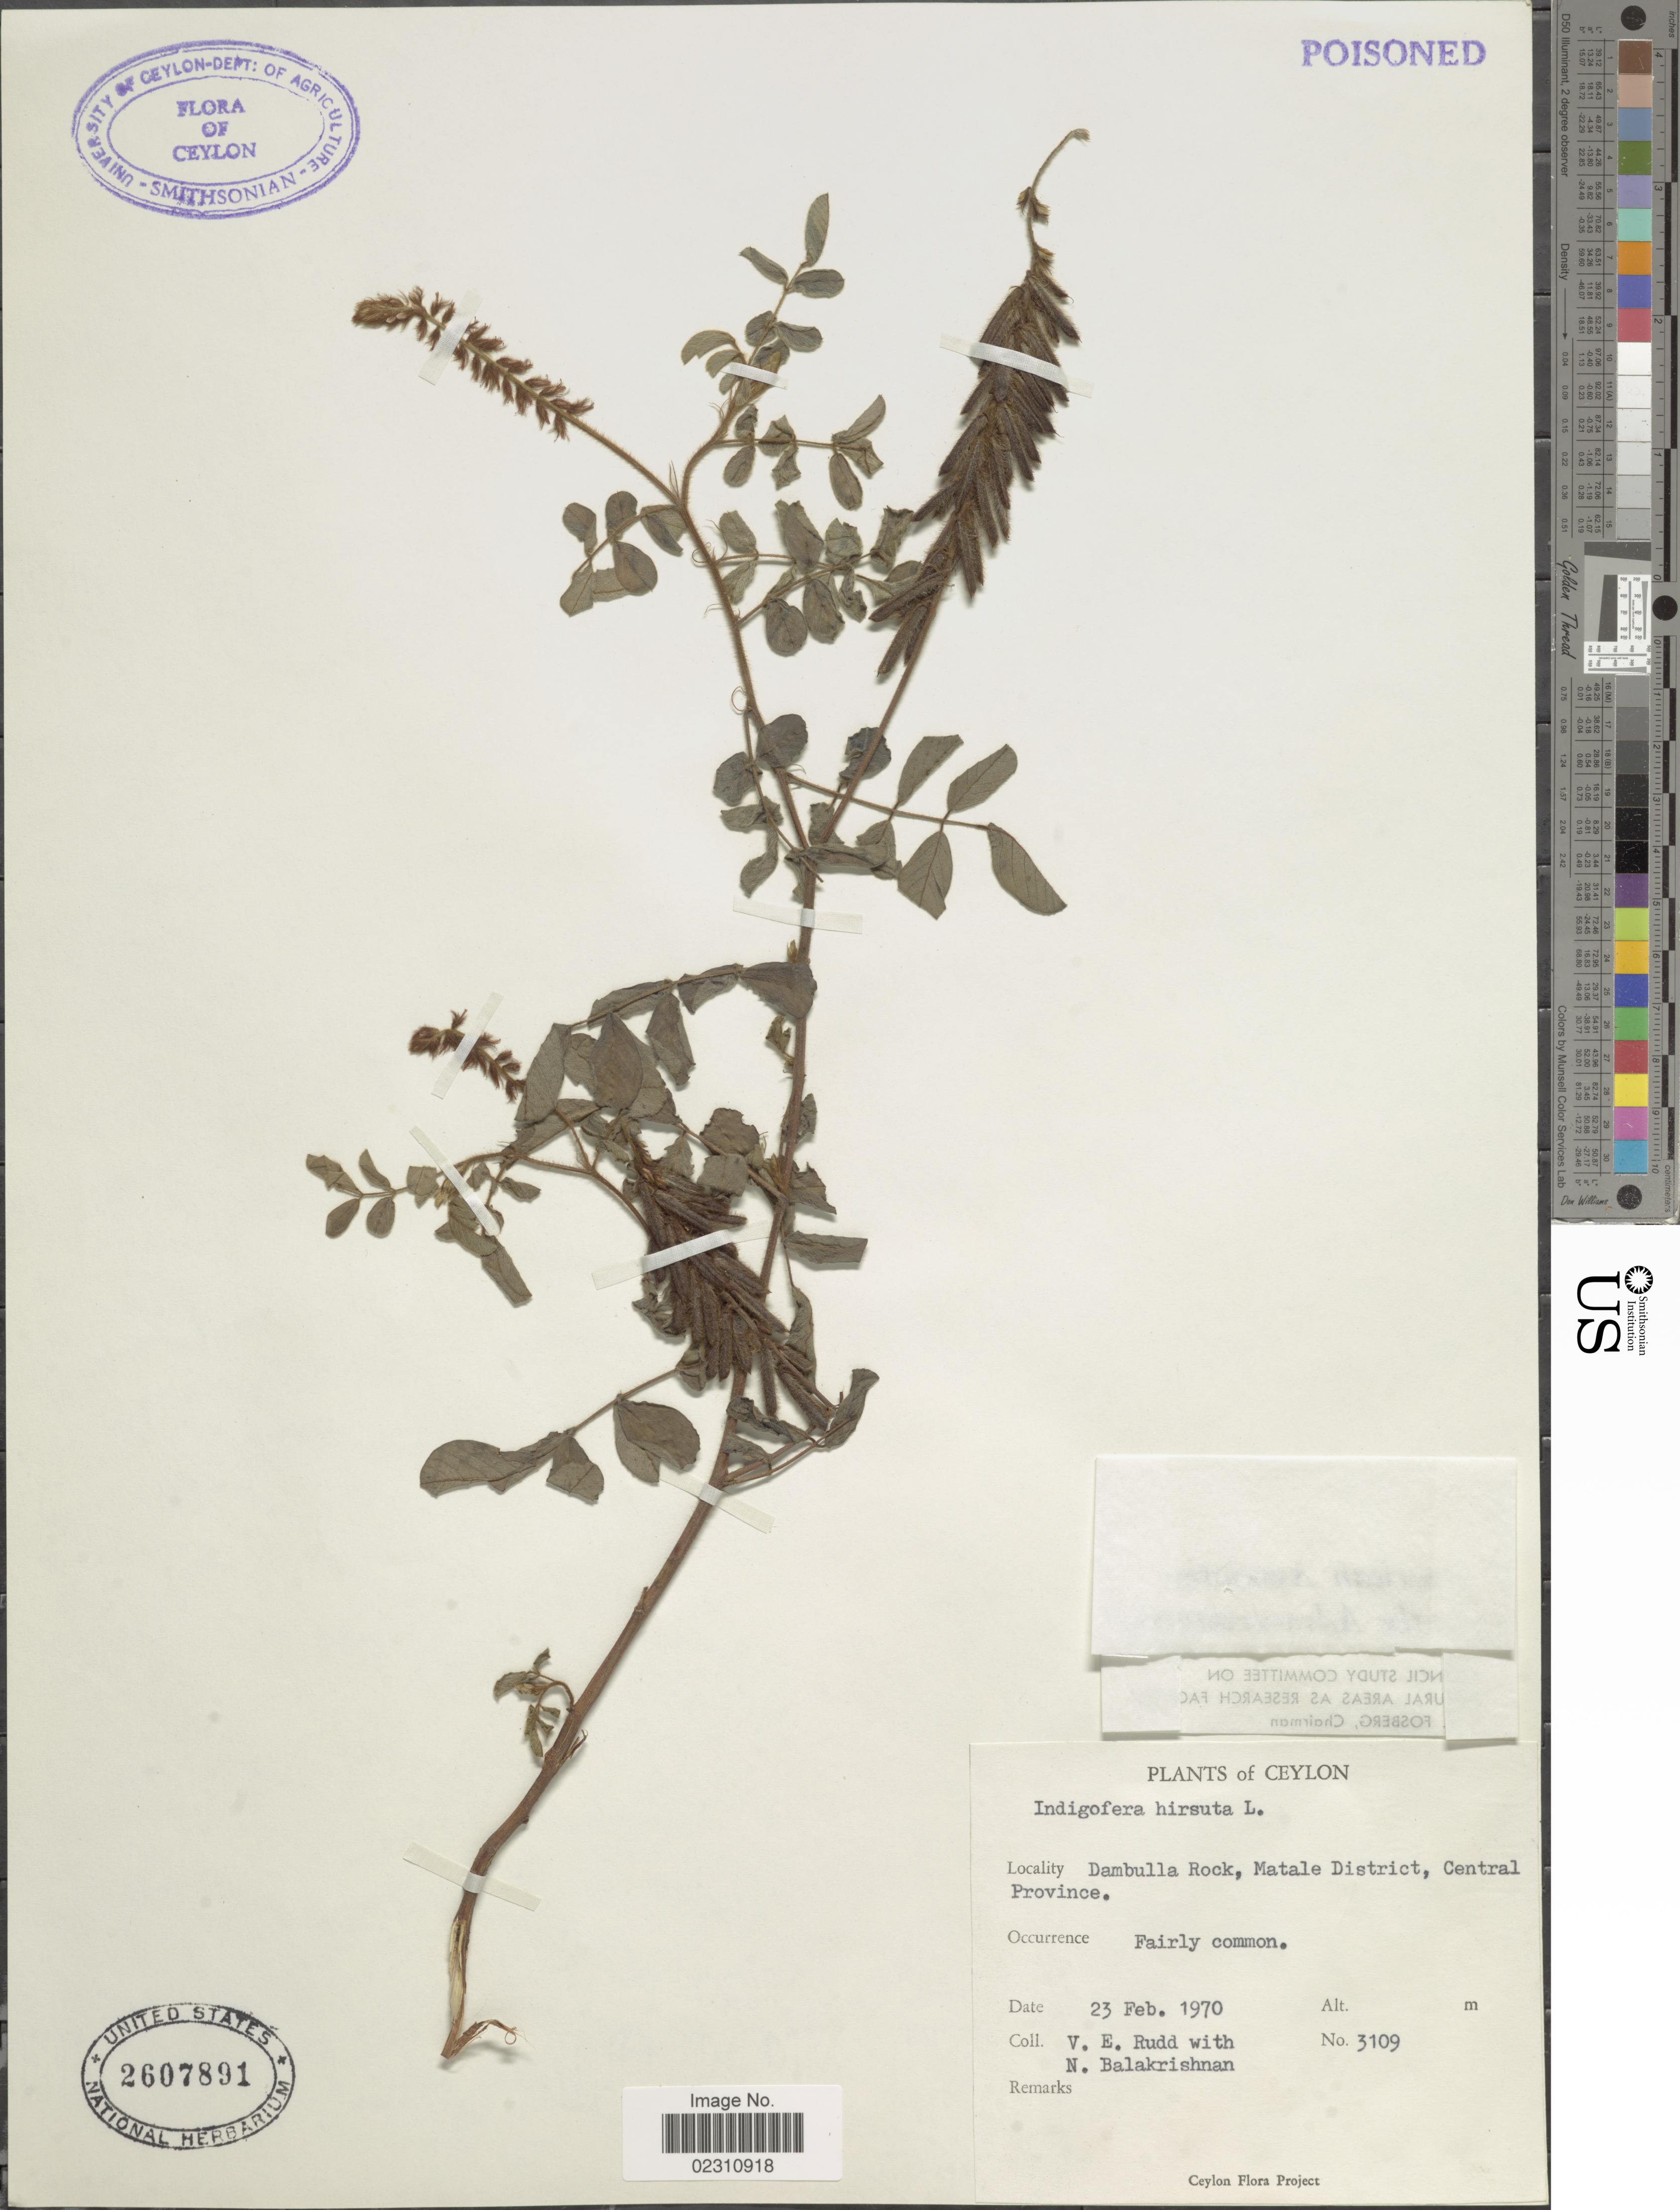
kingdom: Plantae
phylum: Tracheophyta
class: Magnoliopsida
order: Fabales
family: Fabaceae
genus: Indigofera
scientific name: Indigofera hirsuta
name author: L.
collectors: V. E. Rudd & N. Balakrishnan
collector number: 3109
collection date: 1970-02-23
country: Sri Lanka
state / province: Central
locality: Ceylon, Dambulla Rock, Matale District, Central Province.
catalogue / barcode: US 2607891